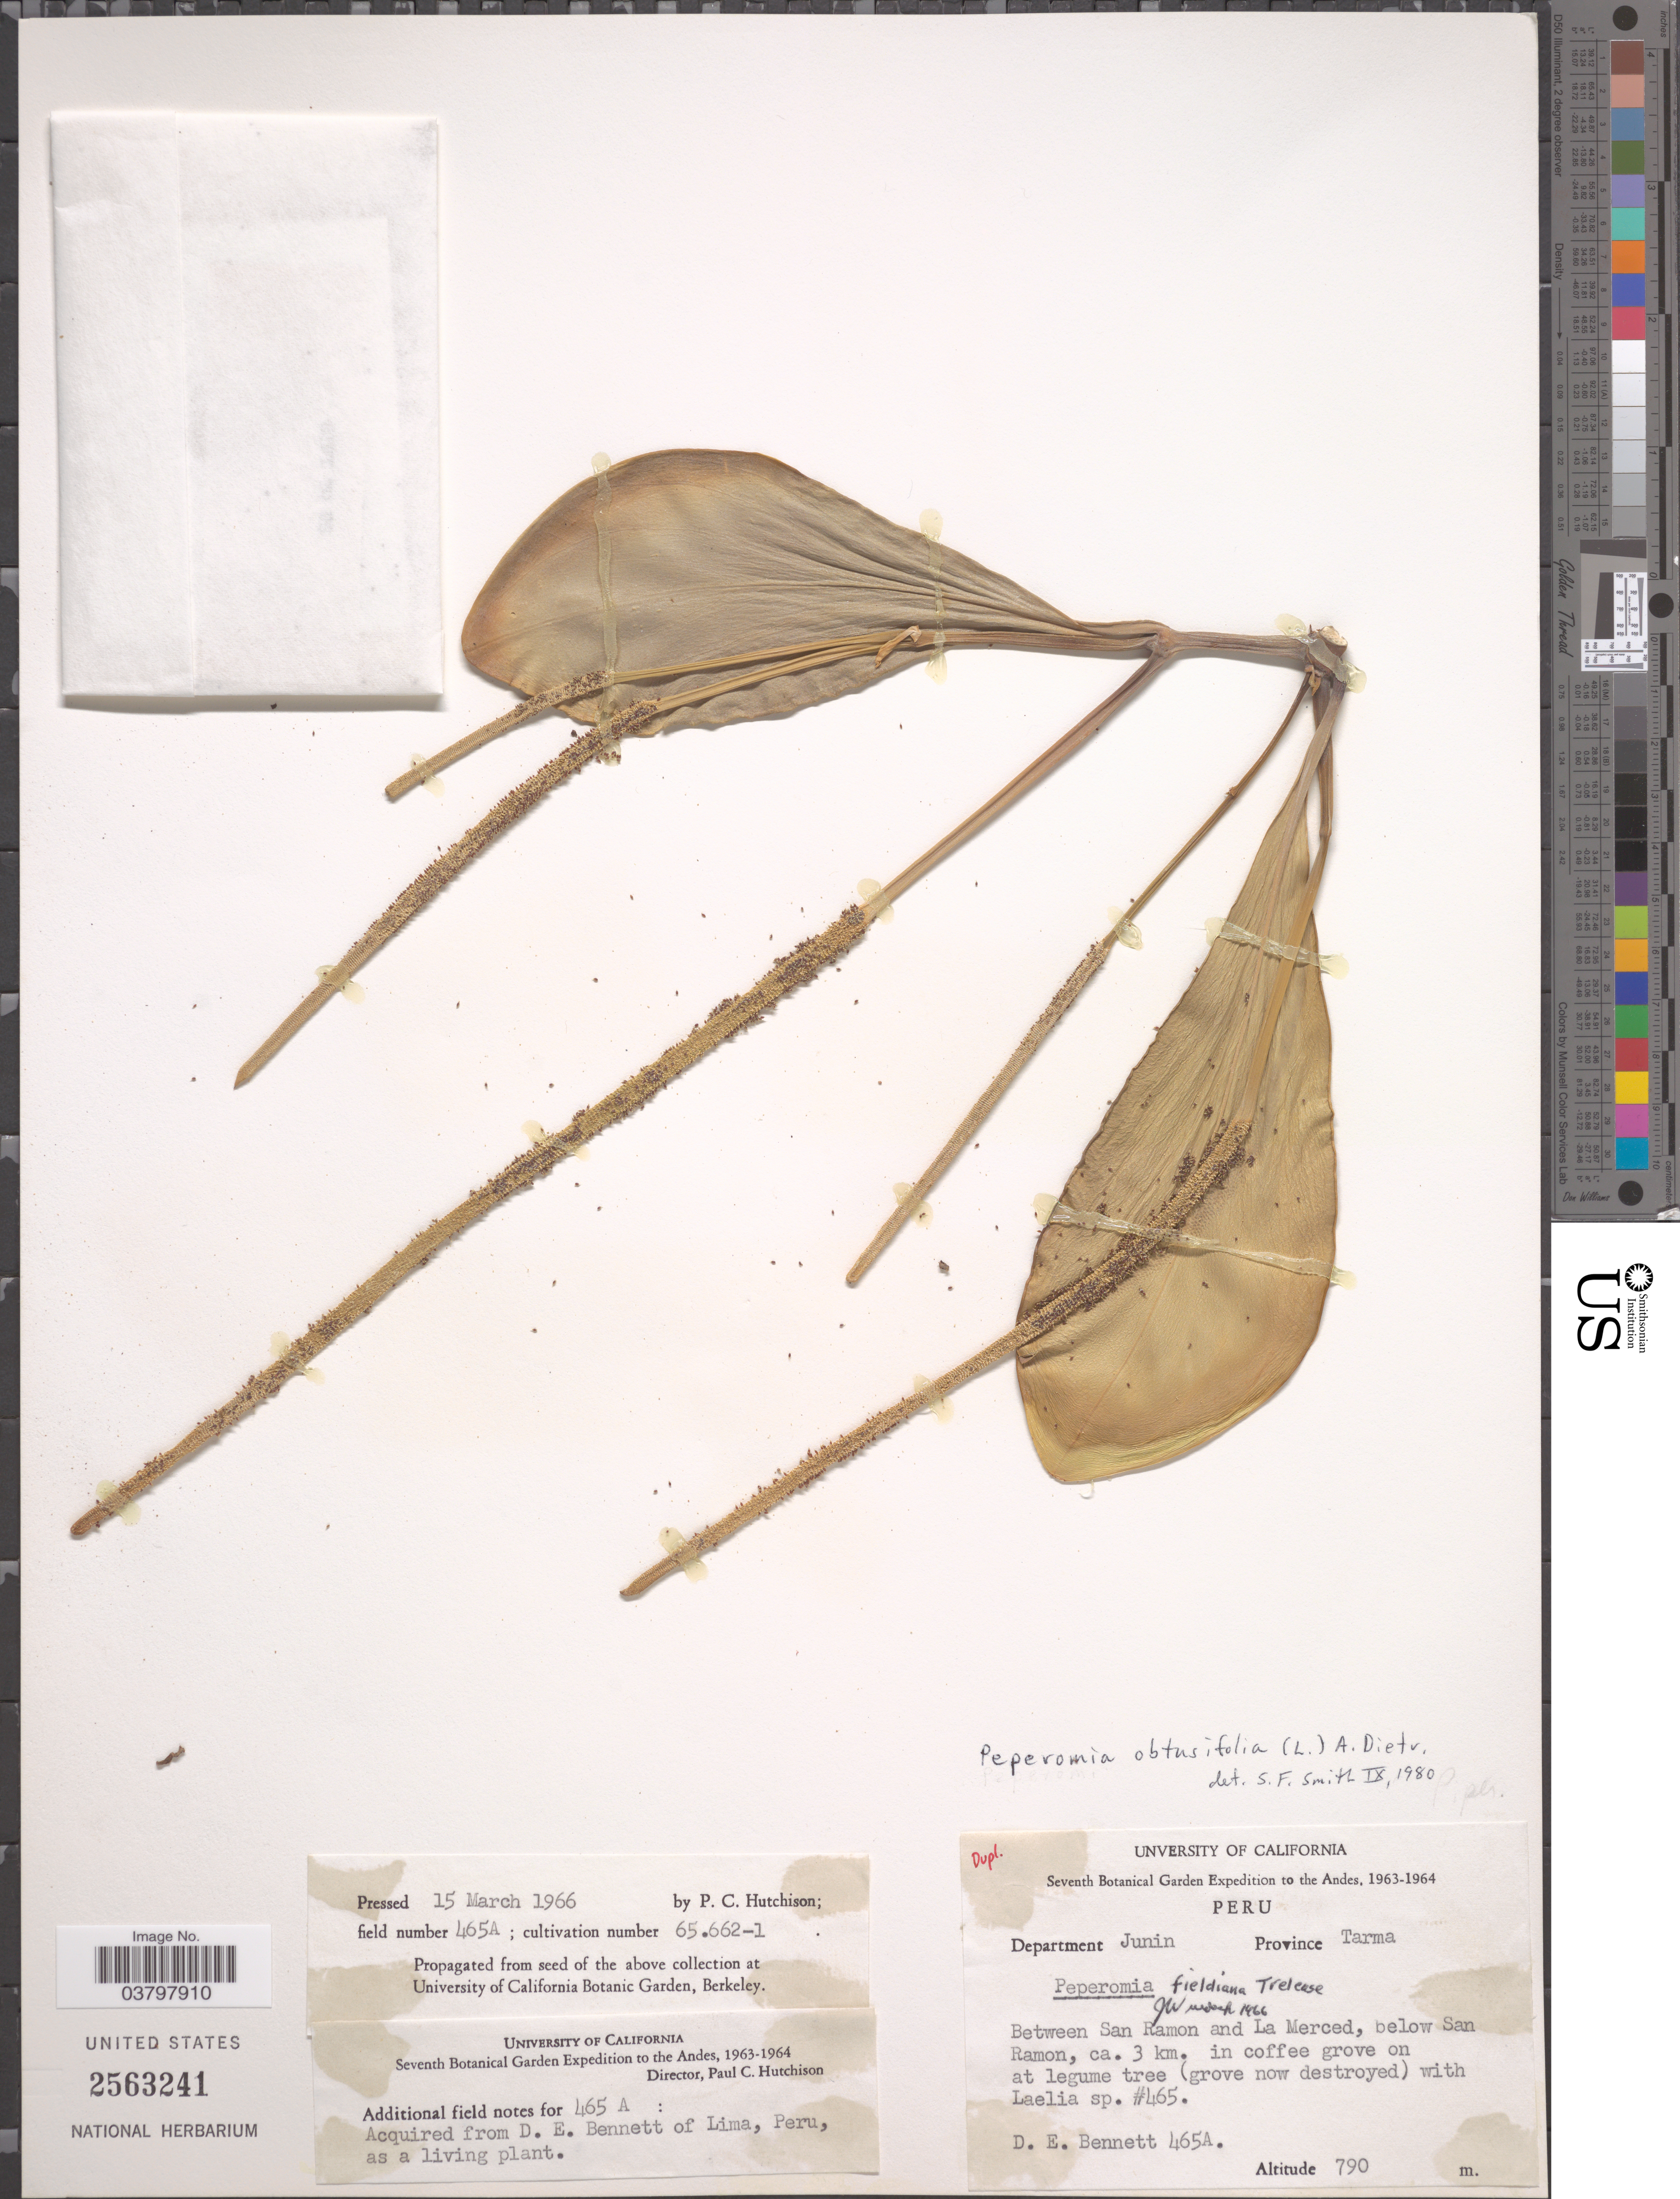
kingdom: Plantae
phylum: Tracheophyta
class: Magnoliopsida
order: Piperales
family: Piperaceae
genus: Peperomia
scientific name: Peperomia obtusifolia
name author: (L.) A. Dietr.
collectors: D. E. Bennett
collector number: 465A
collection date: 1963/1964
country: Peru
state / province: Junín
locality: The Andes. Department Junin. Province Tarma. Between San Ramon and La Merced, below San Ramon, ca. 3 km.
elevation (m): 790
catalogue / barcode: US 2563241